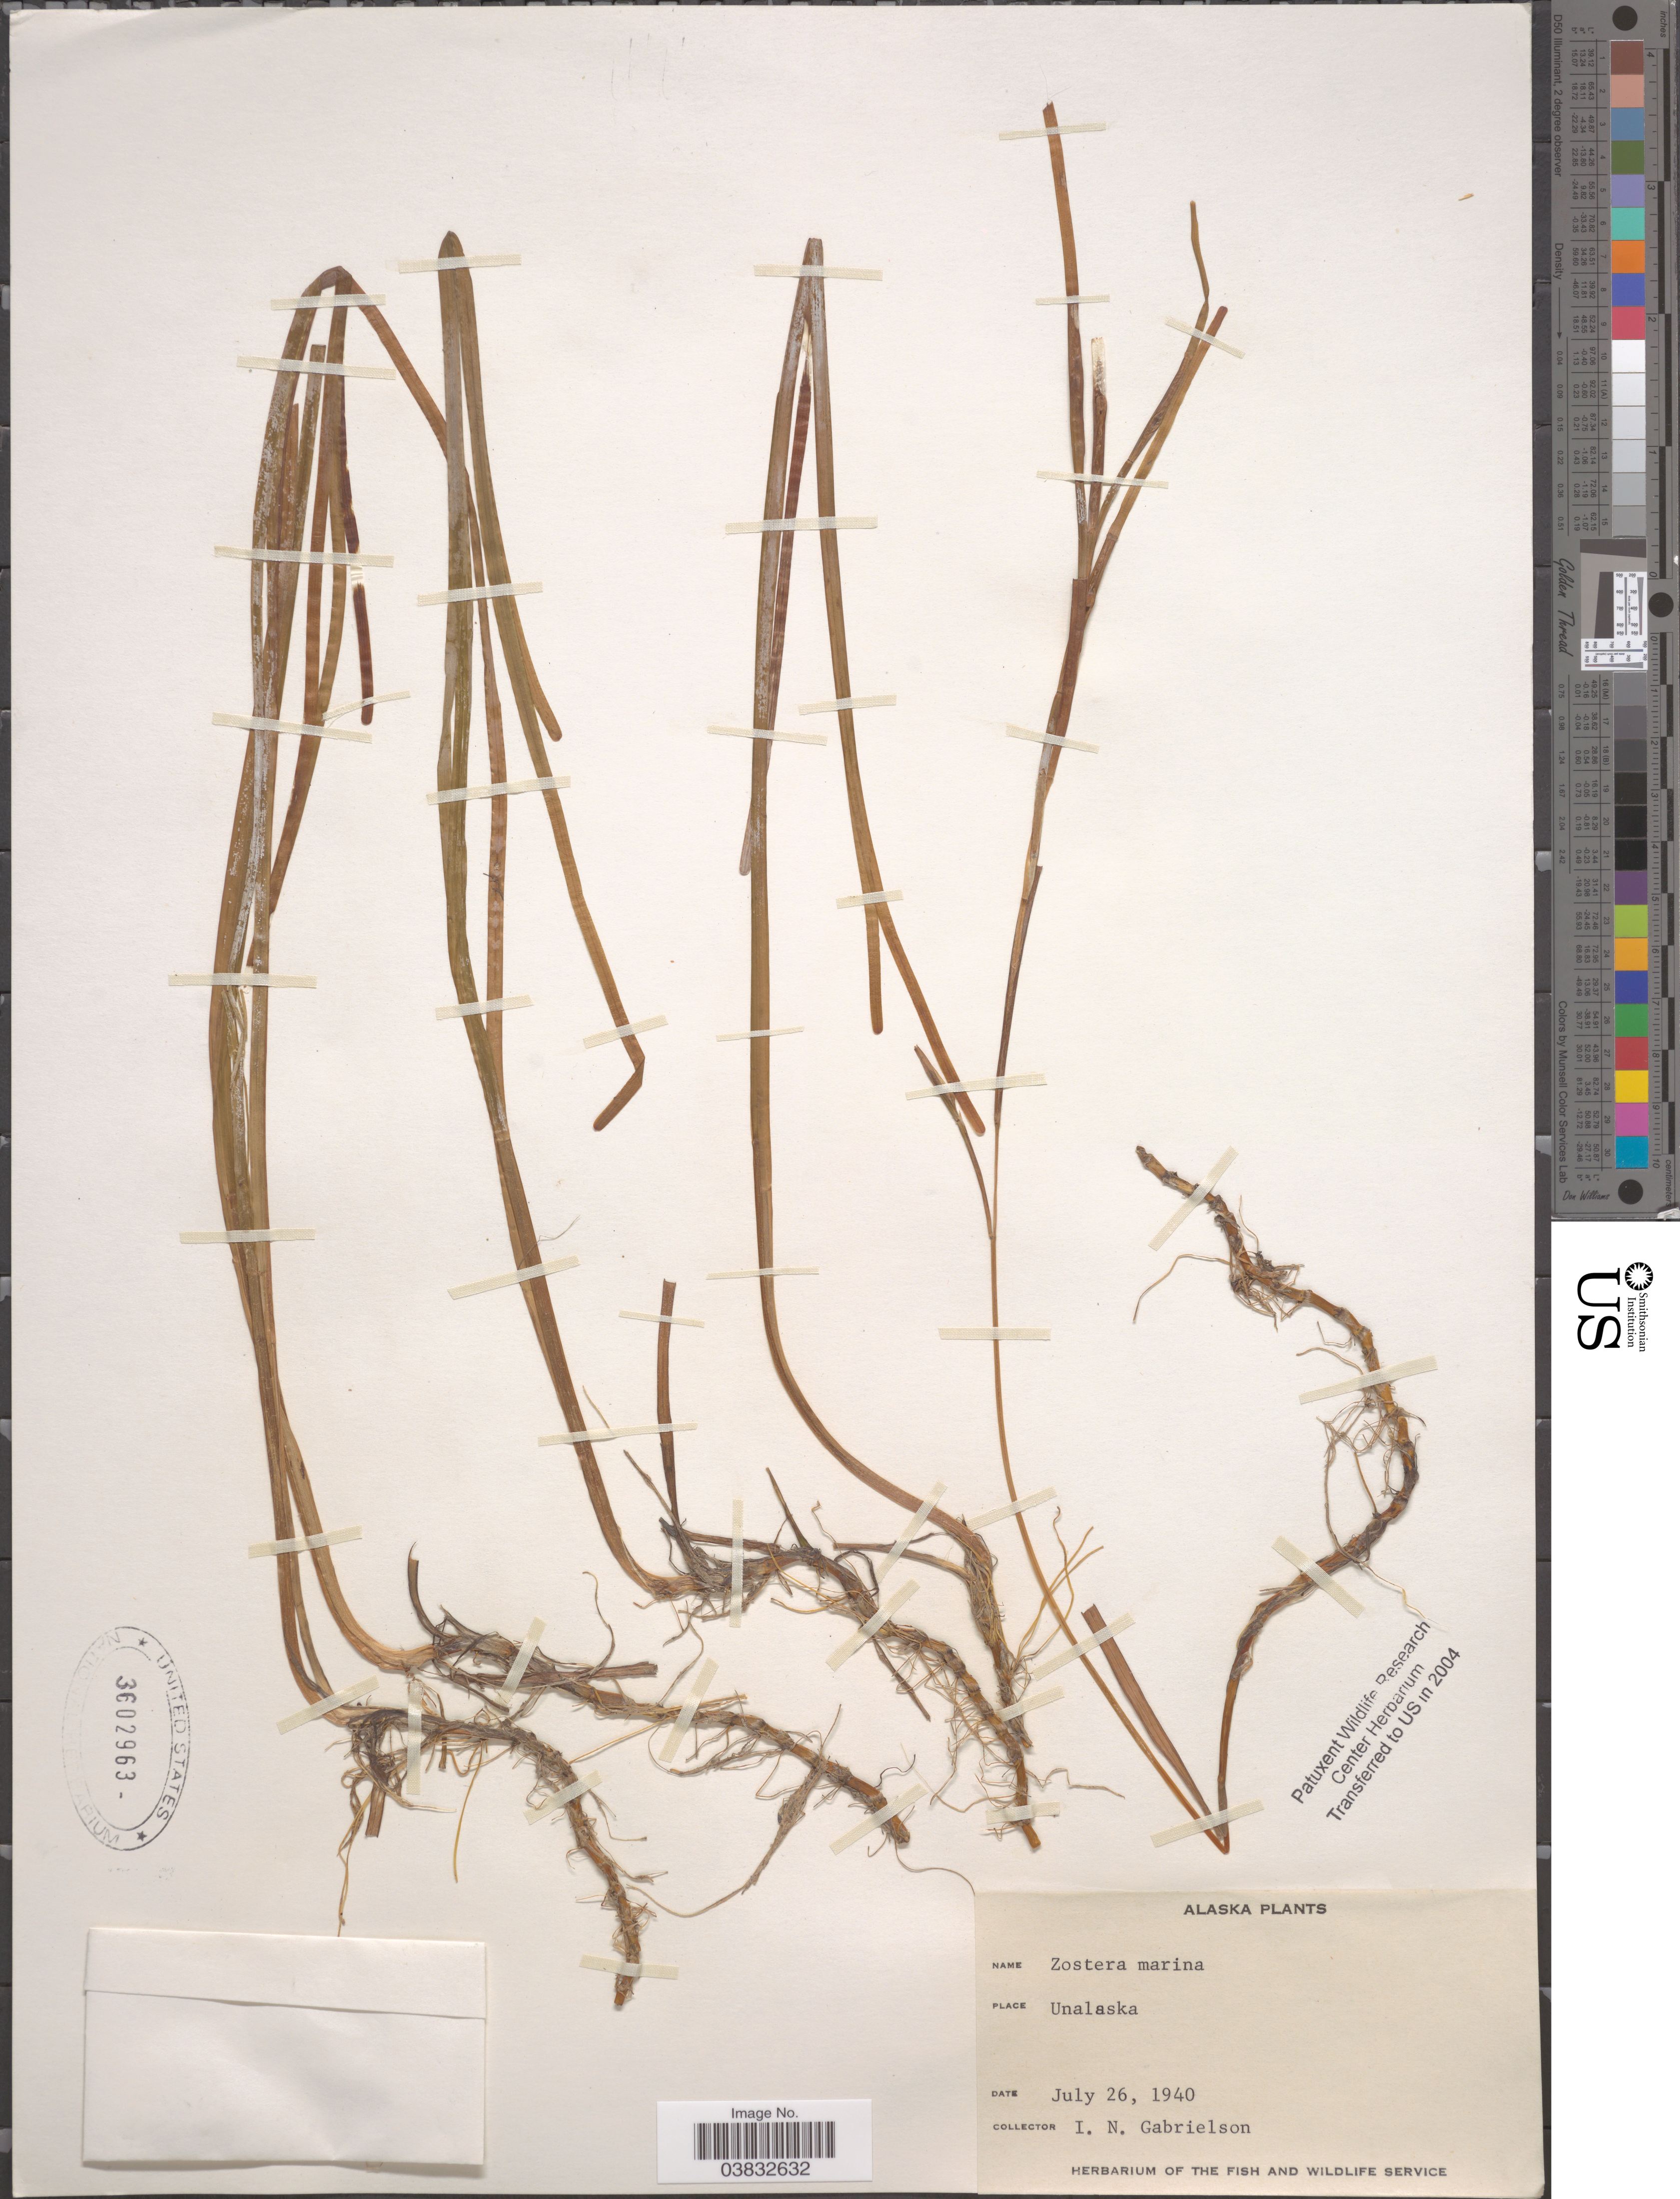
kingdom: Plantae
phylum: Tracheophyta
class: Liliopsida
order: Alismatales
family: Zosteraceae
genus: Zostera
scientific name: Zostera marina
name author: L.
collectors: I. Gabrielson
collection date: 1940-07-26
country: United States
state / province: Alaska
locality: Unalaksa.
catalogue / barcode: US 3602963